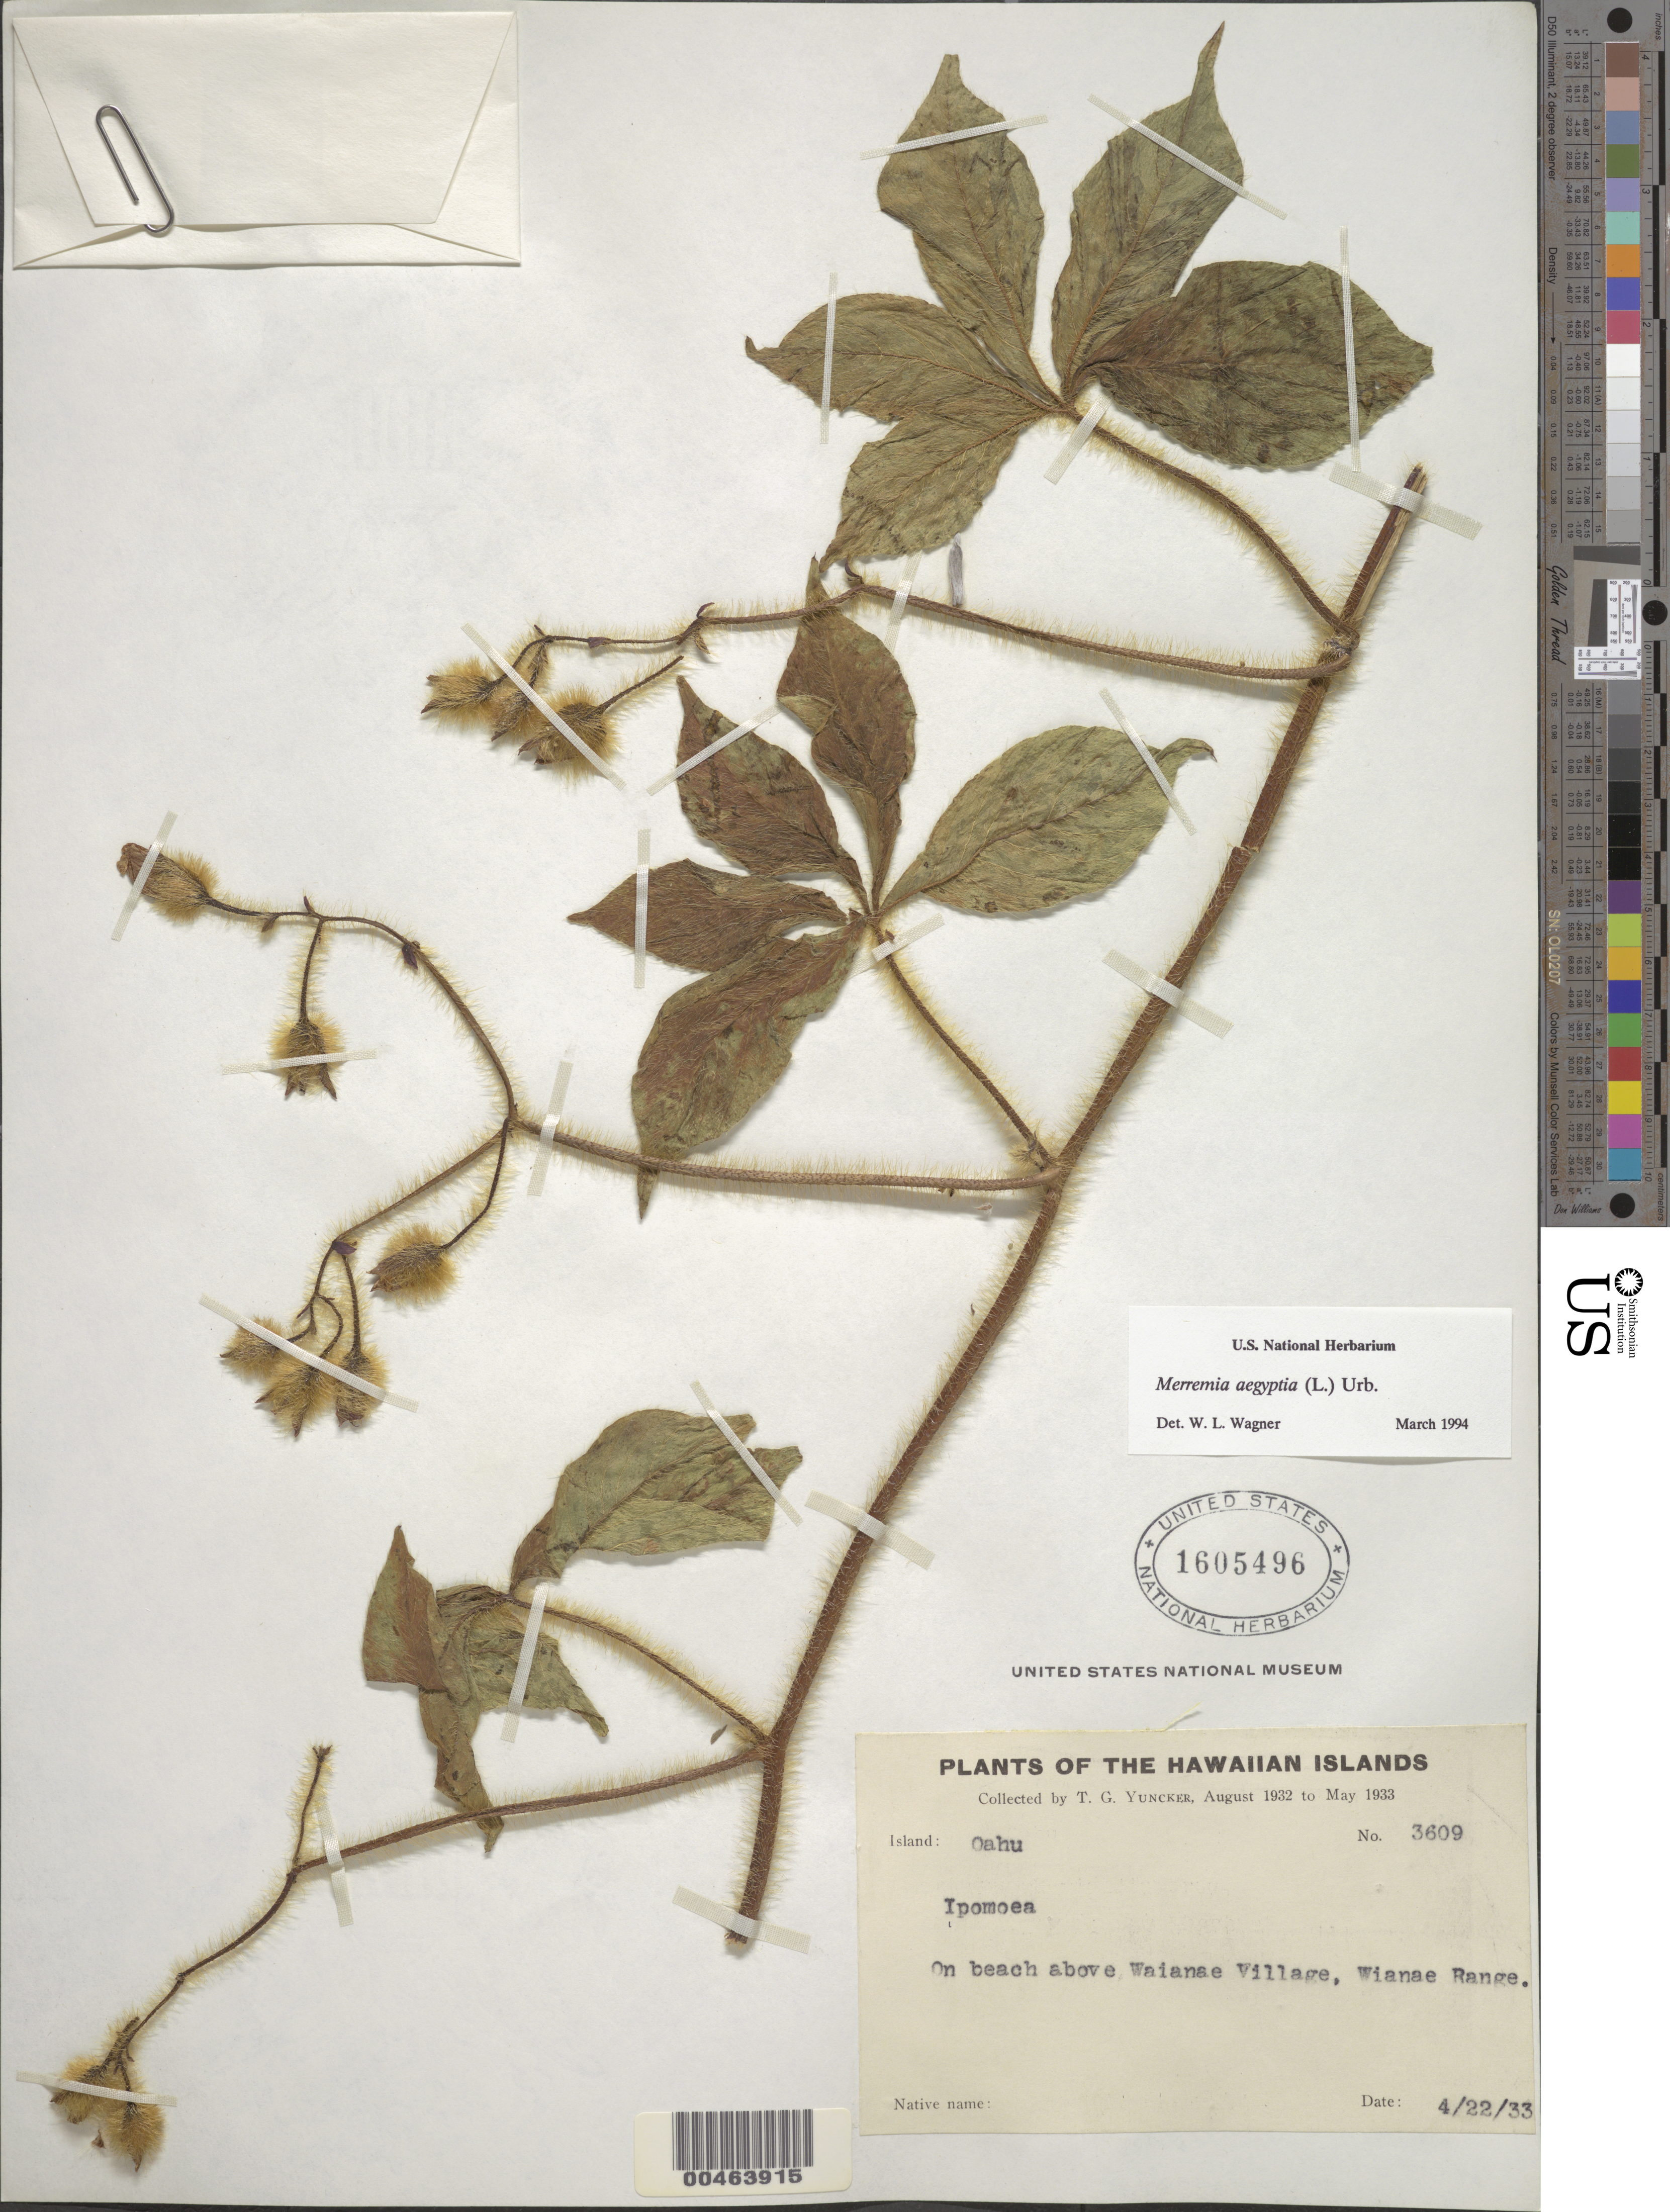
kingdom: Plantae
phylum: Tracheophyta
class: Magnoliopsida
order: Solanales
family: Convolvulaceae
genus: Distimake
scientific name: Distimake aegyptius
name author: (L.) A. R. Simões & Staples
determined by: Wagner, W. L., (BOT), Smithsonian Institution - National Museum of Natural History (UNITED STATES)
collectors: T. G. Yuncker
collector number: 3609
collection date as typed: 22 Apr 1933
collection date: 1933-04-22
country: United States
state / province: Hawaii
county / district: Honolulu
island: Oahu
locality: On beach above Waianae Village, Wianae Range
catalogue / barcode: US 1605496